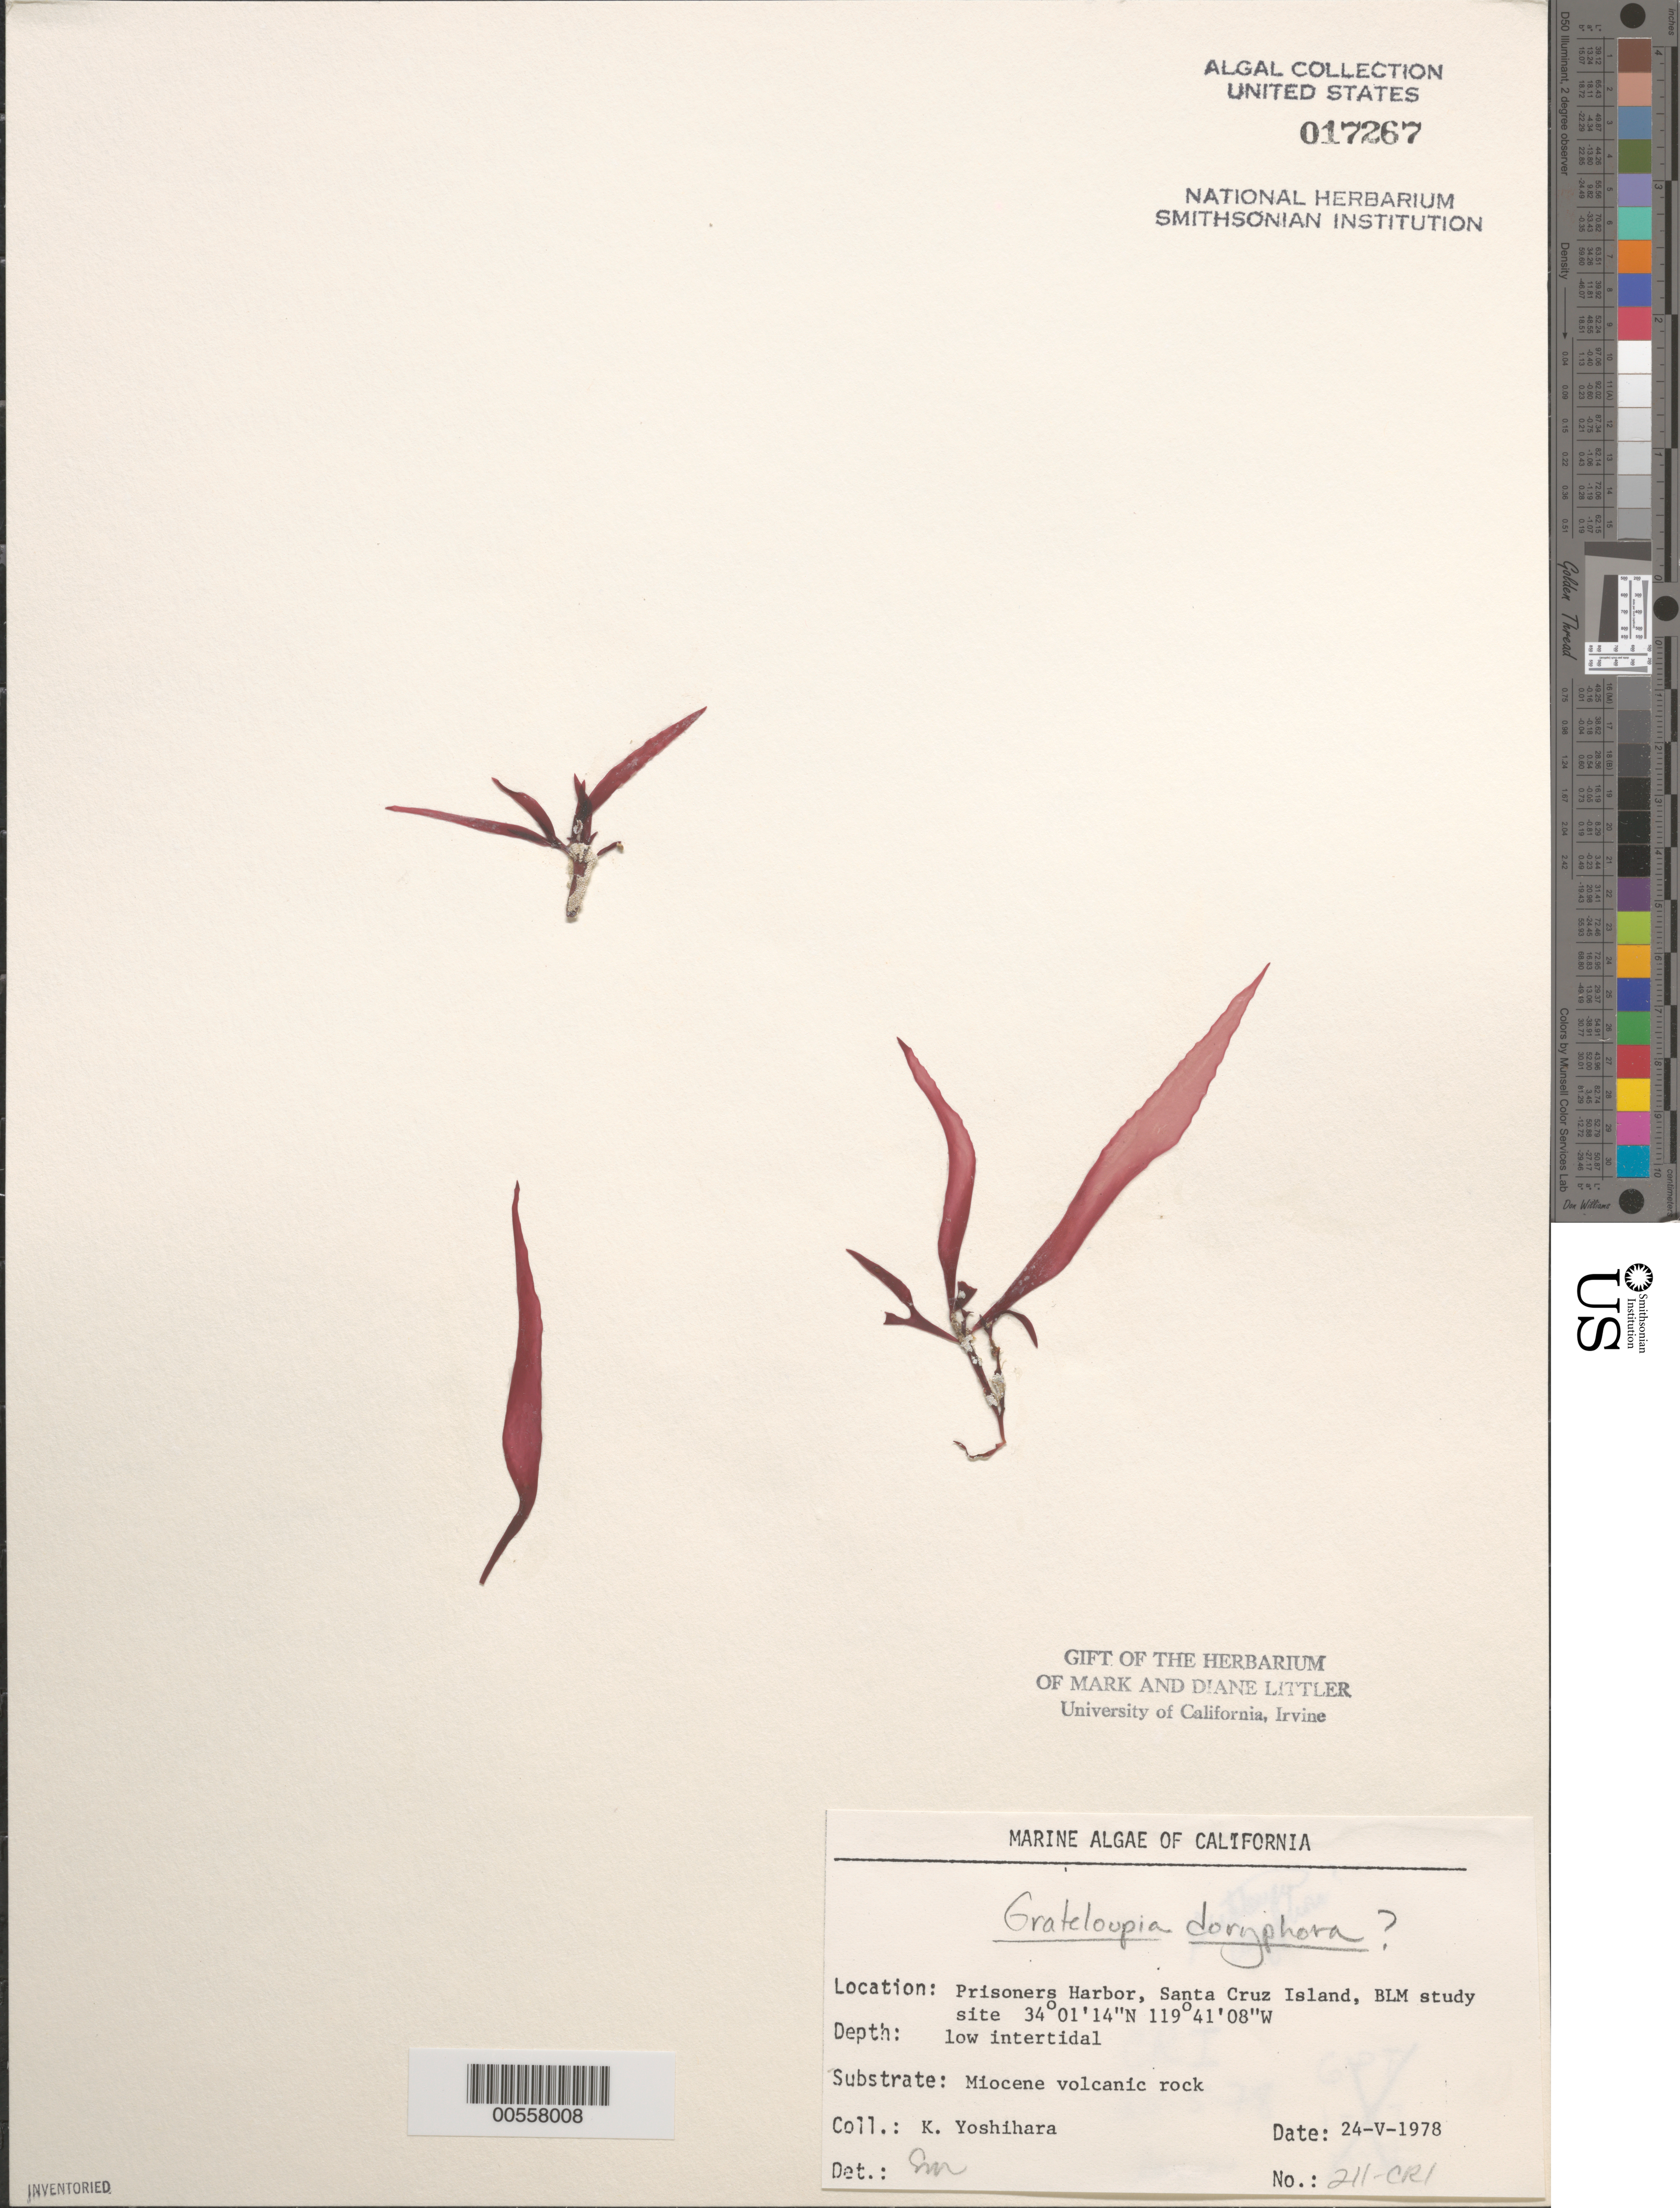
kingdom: Plantae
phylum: Rhodophyta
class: Florideophyceae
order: Halymeniales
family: Halymeniaceae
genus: Grateloupia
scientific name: Grateloupia doryphora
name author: (Mont.) Howe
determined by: Murray, S. N.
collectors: K. Yoshihara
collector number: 211-cri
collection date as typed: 24 May 1978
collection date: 1978-05-24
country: United States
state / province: California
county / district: Santa Barbara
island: Santa Cruz Island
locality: Prisoners Harbor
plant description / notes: BLM-SOCALBIGHT Rocky Intertidal Survey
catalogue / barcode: US 17267